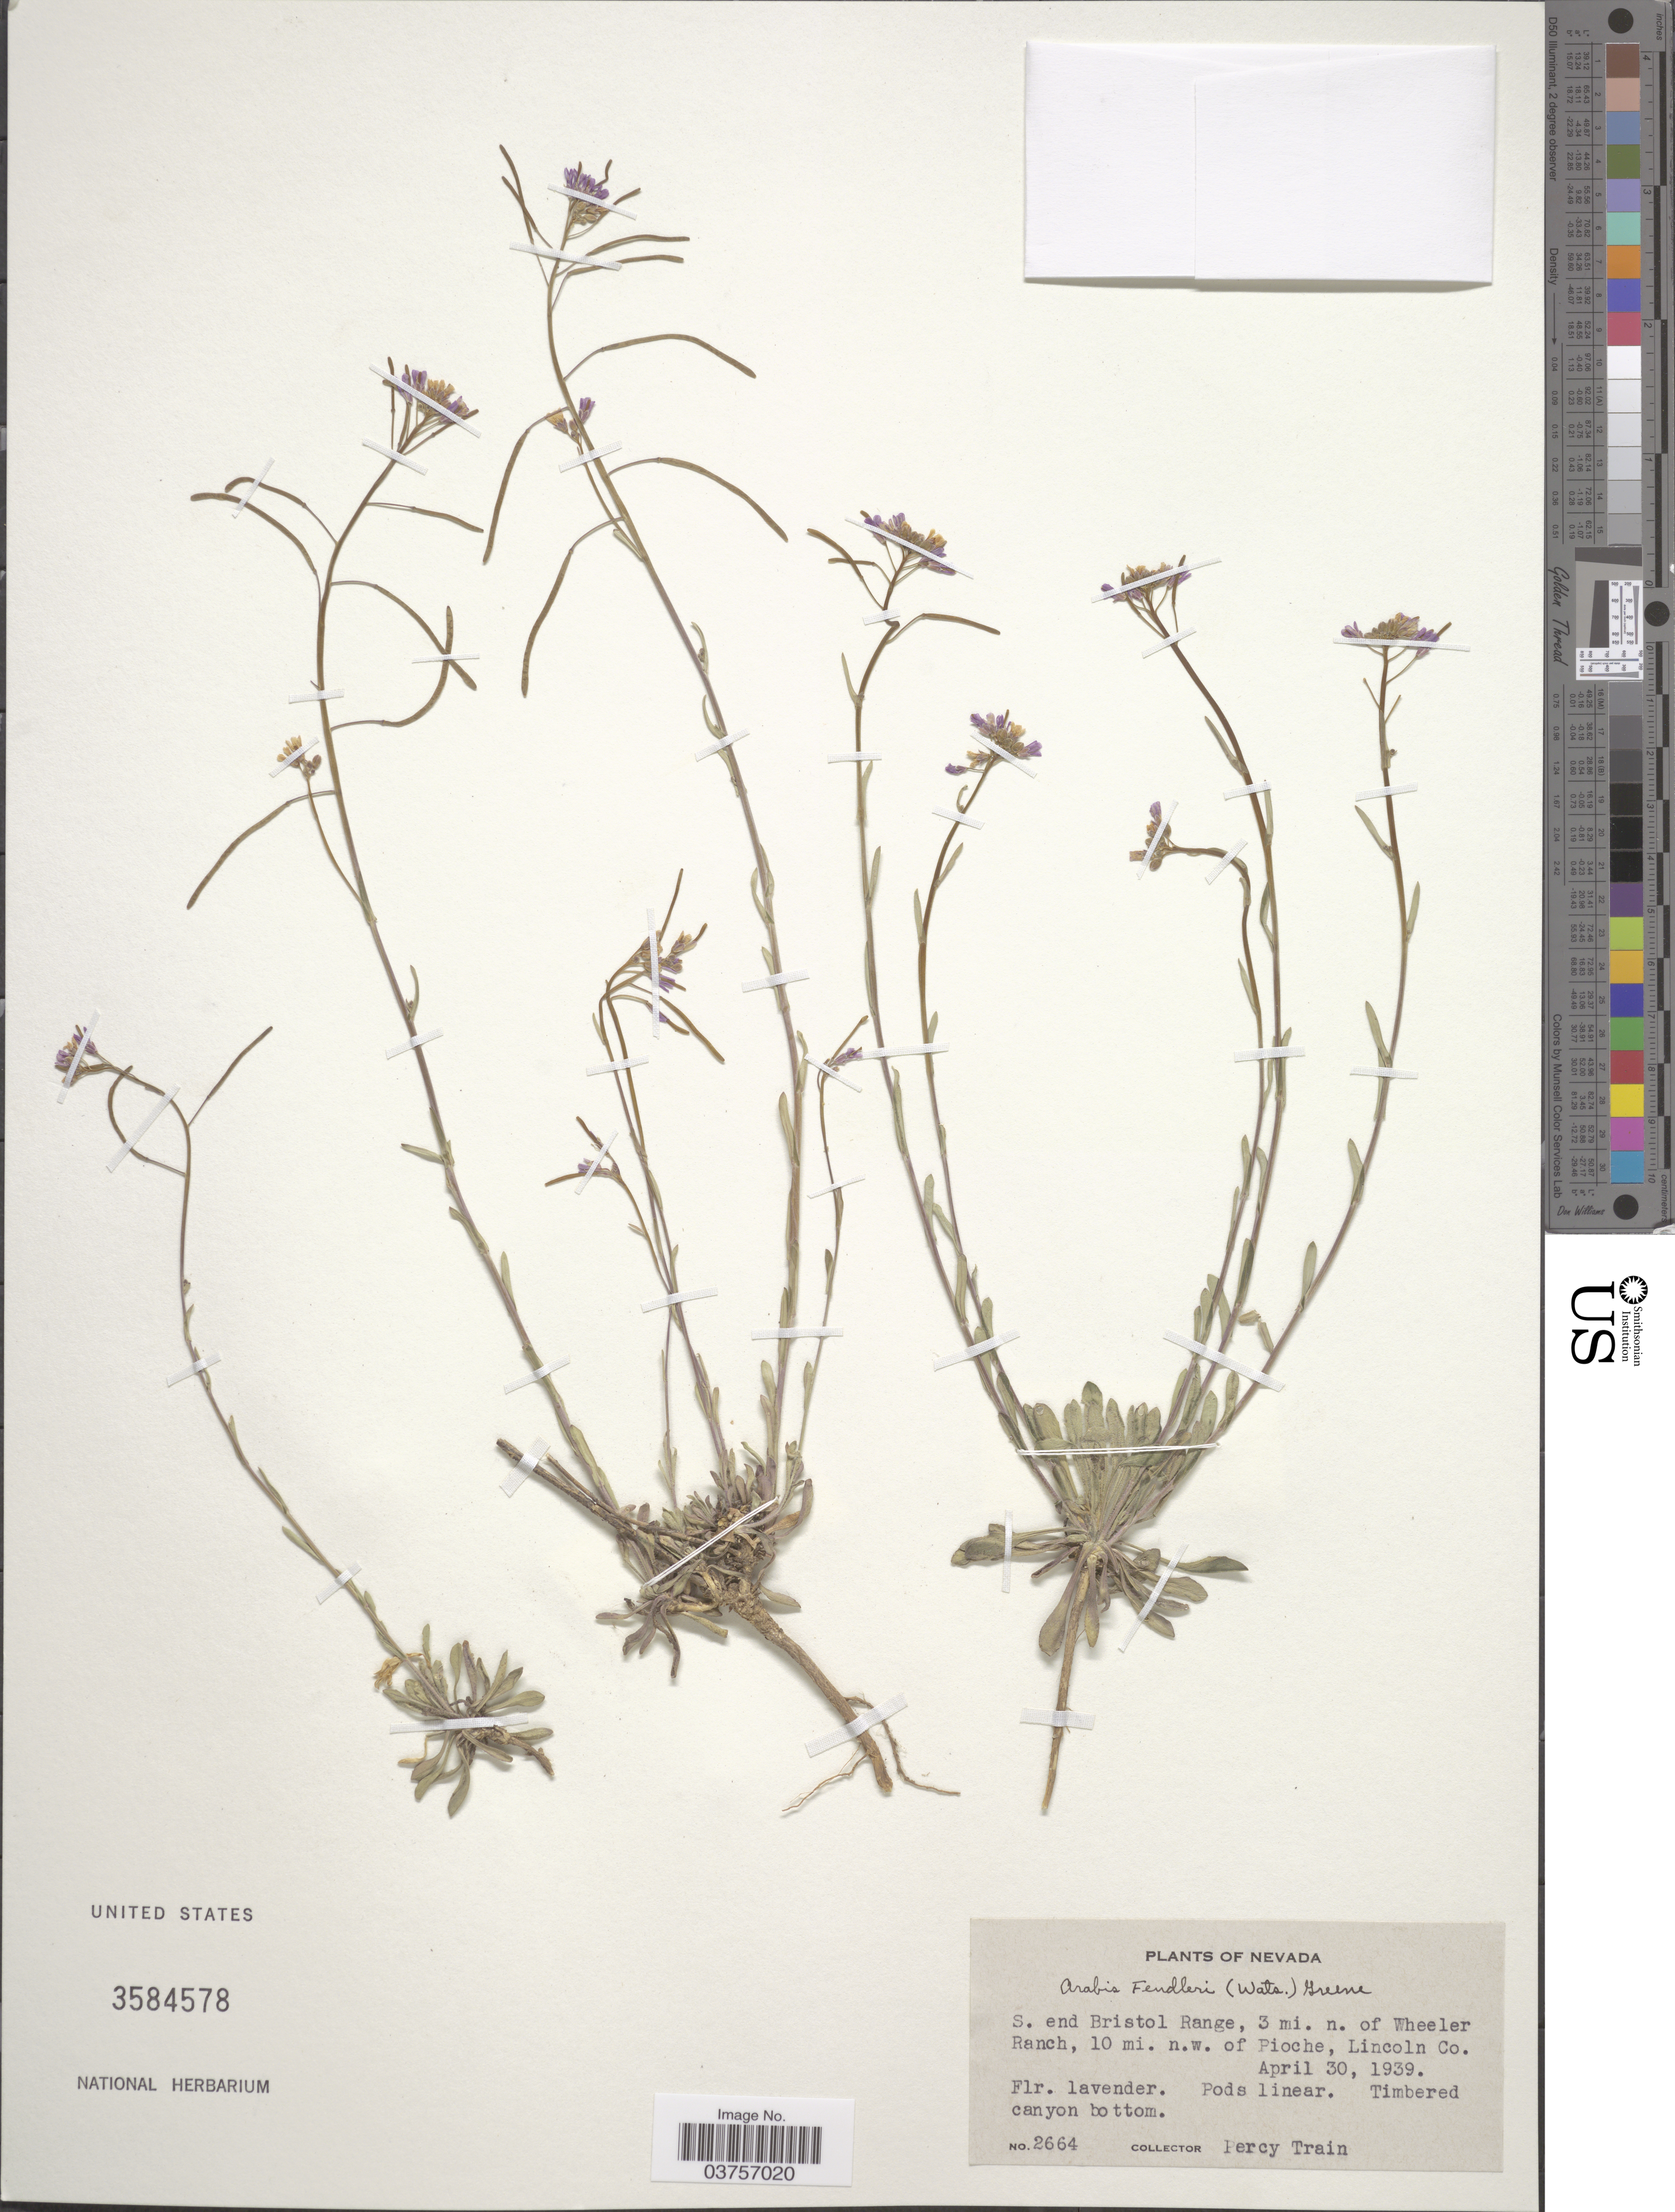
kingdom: Plantae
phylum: Tracheophyta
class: Magnoliopsida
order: Brassicales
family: Brassicaceae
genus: Arabis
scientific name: Arabis fendleri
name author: (S. Watson) Greene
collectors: P. Train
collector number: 2664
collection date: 1939-04-30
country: United States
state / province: Nevada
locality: S. end Bristol Range, 3 mi. n. of Wheeler Ranch, 10 mi. n.w. of Pioche, Lincoln Co.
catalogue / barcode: US 3584578